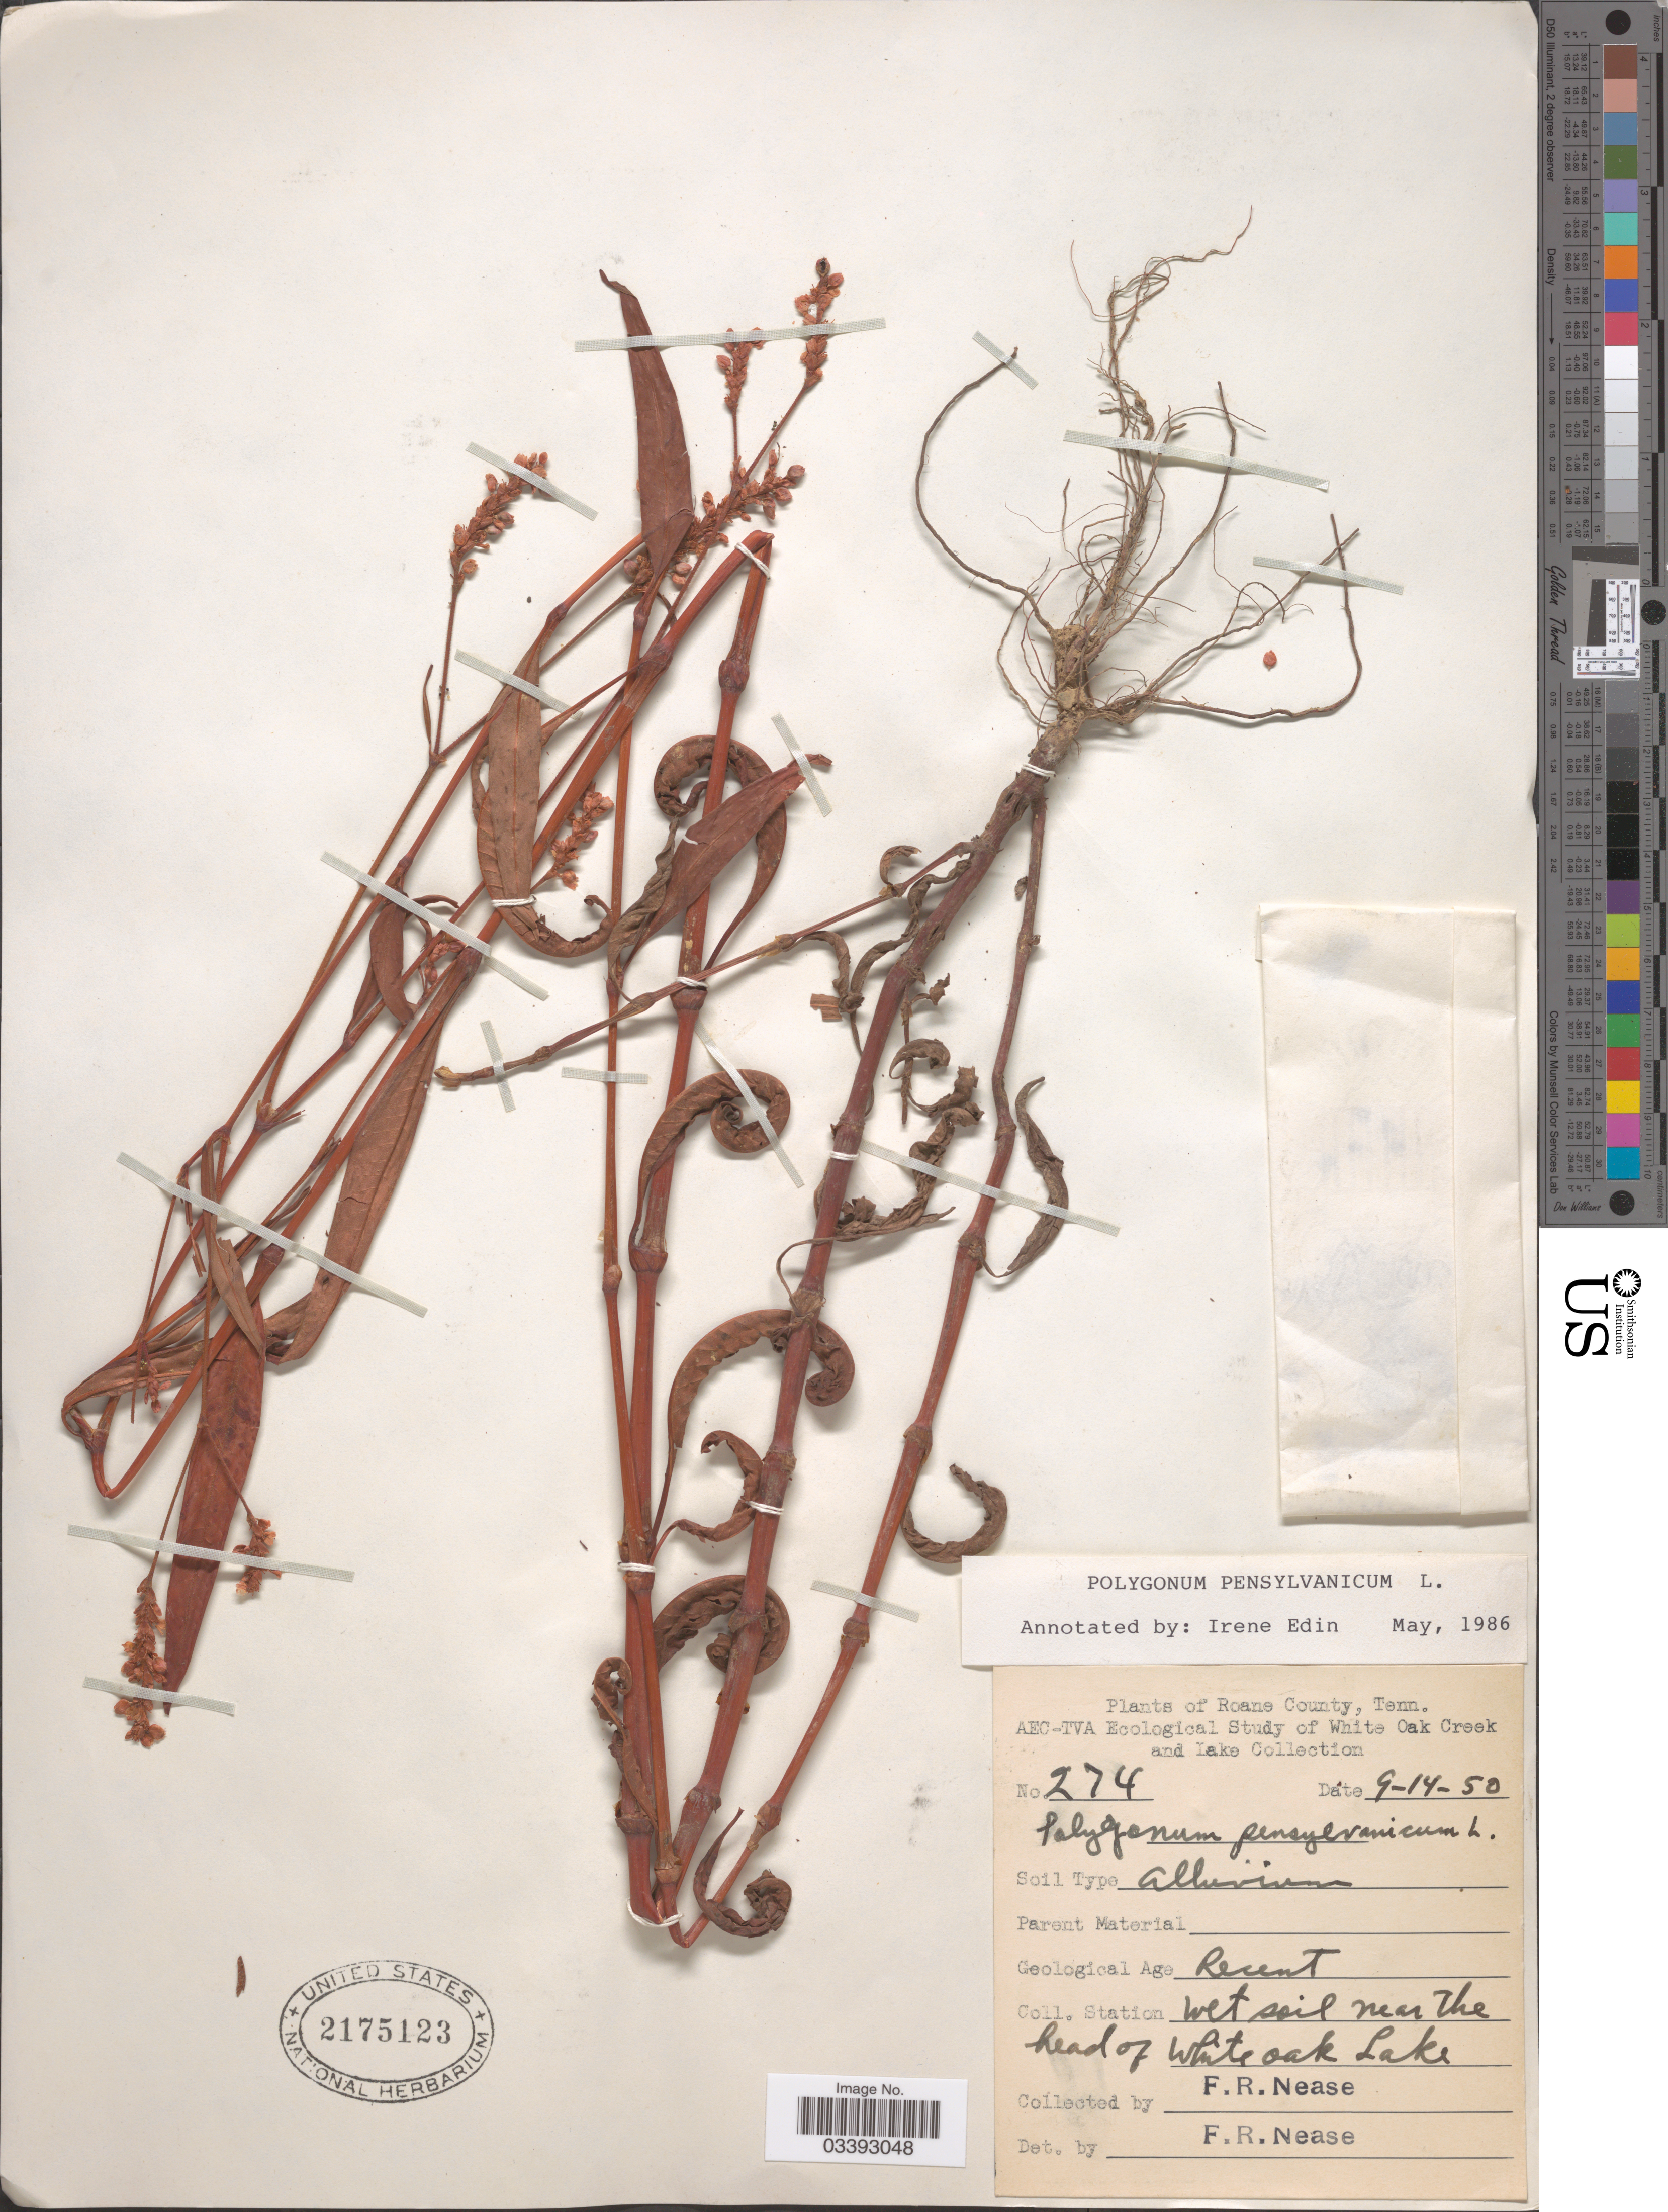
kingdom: Plantae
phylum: Tracheophyta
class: Magnoliopsida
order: Caryophyllales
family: Polygonaceae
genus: Persicaria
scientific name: Persicaria pensylvanica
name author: (L.) M. Gómez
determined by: Atha, D. E.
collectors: F. Nease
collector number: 274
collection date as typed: Transcribed d/m/y: 14/9/50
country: United States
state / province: Tennessee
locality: Roane County. Wet soil near the head of White Oak Lake.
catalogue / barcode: US 2175123